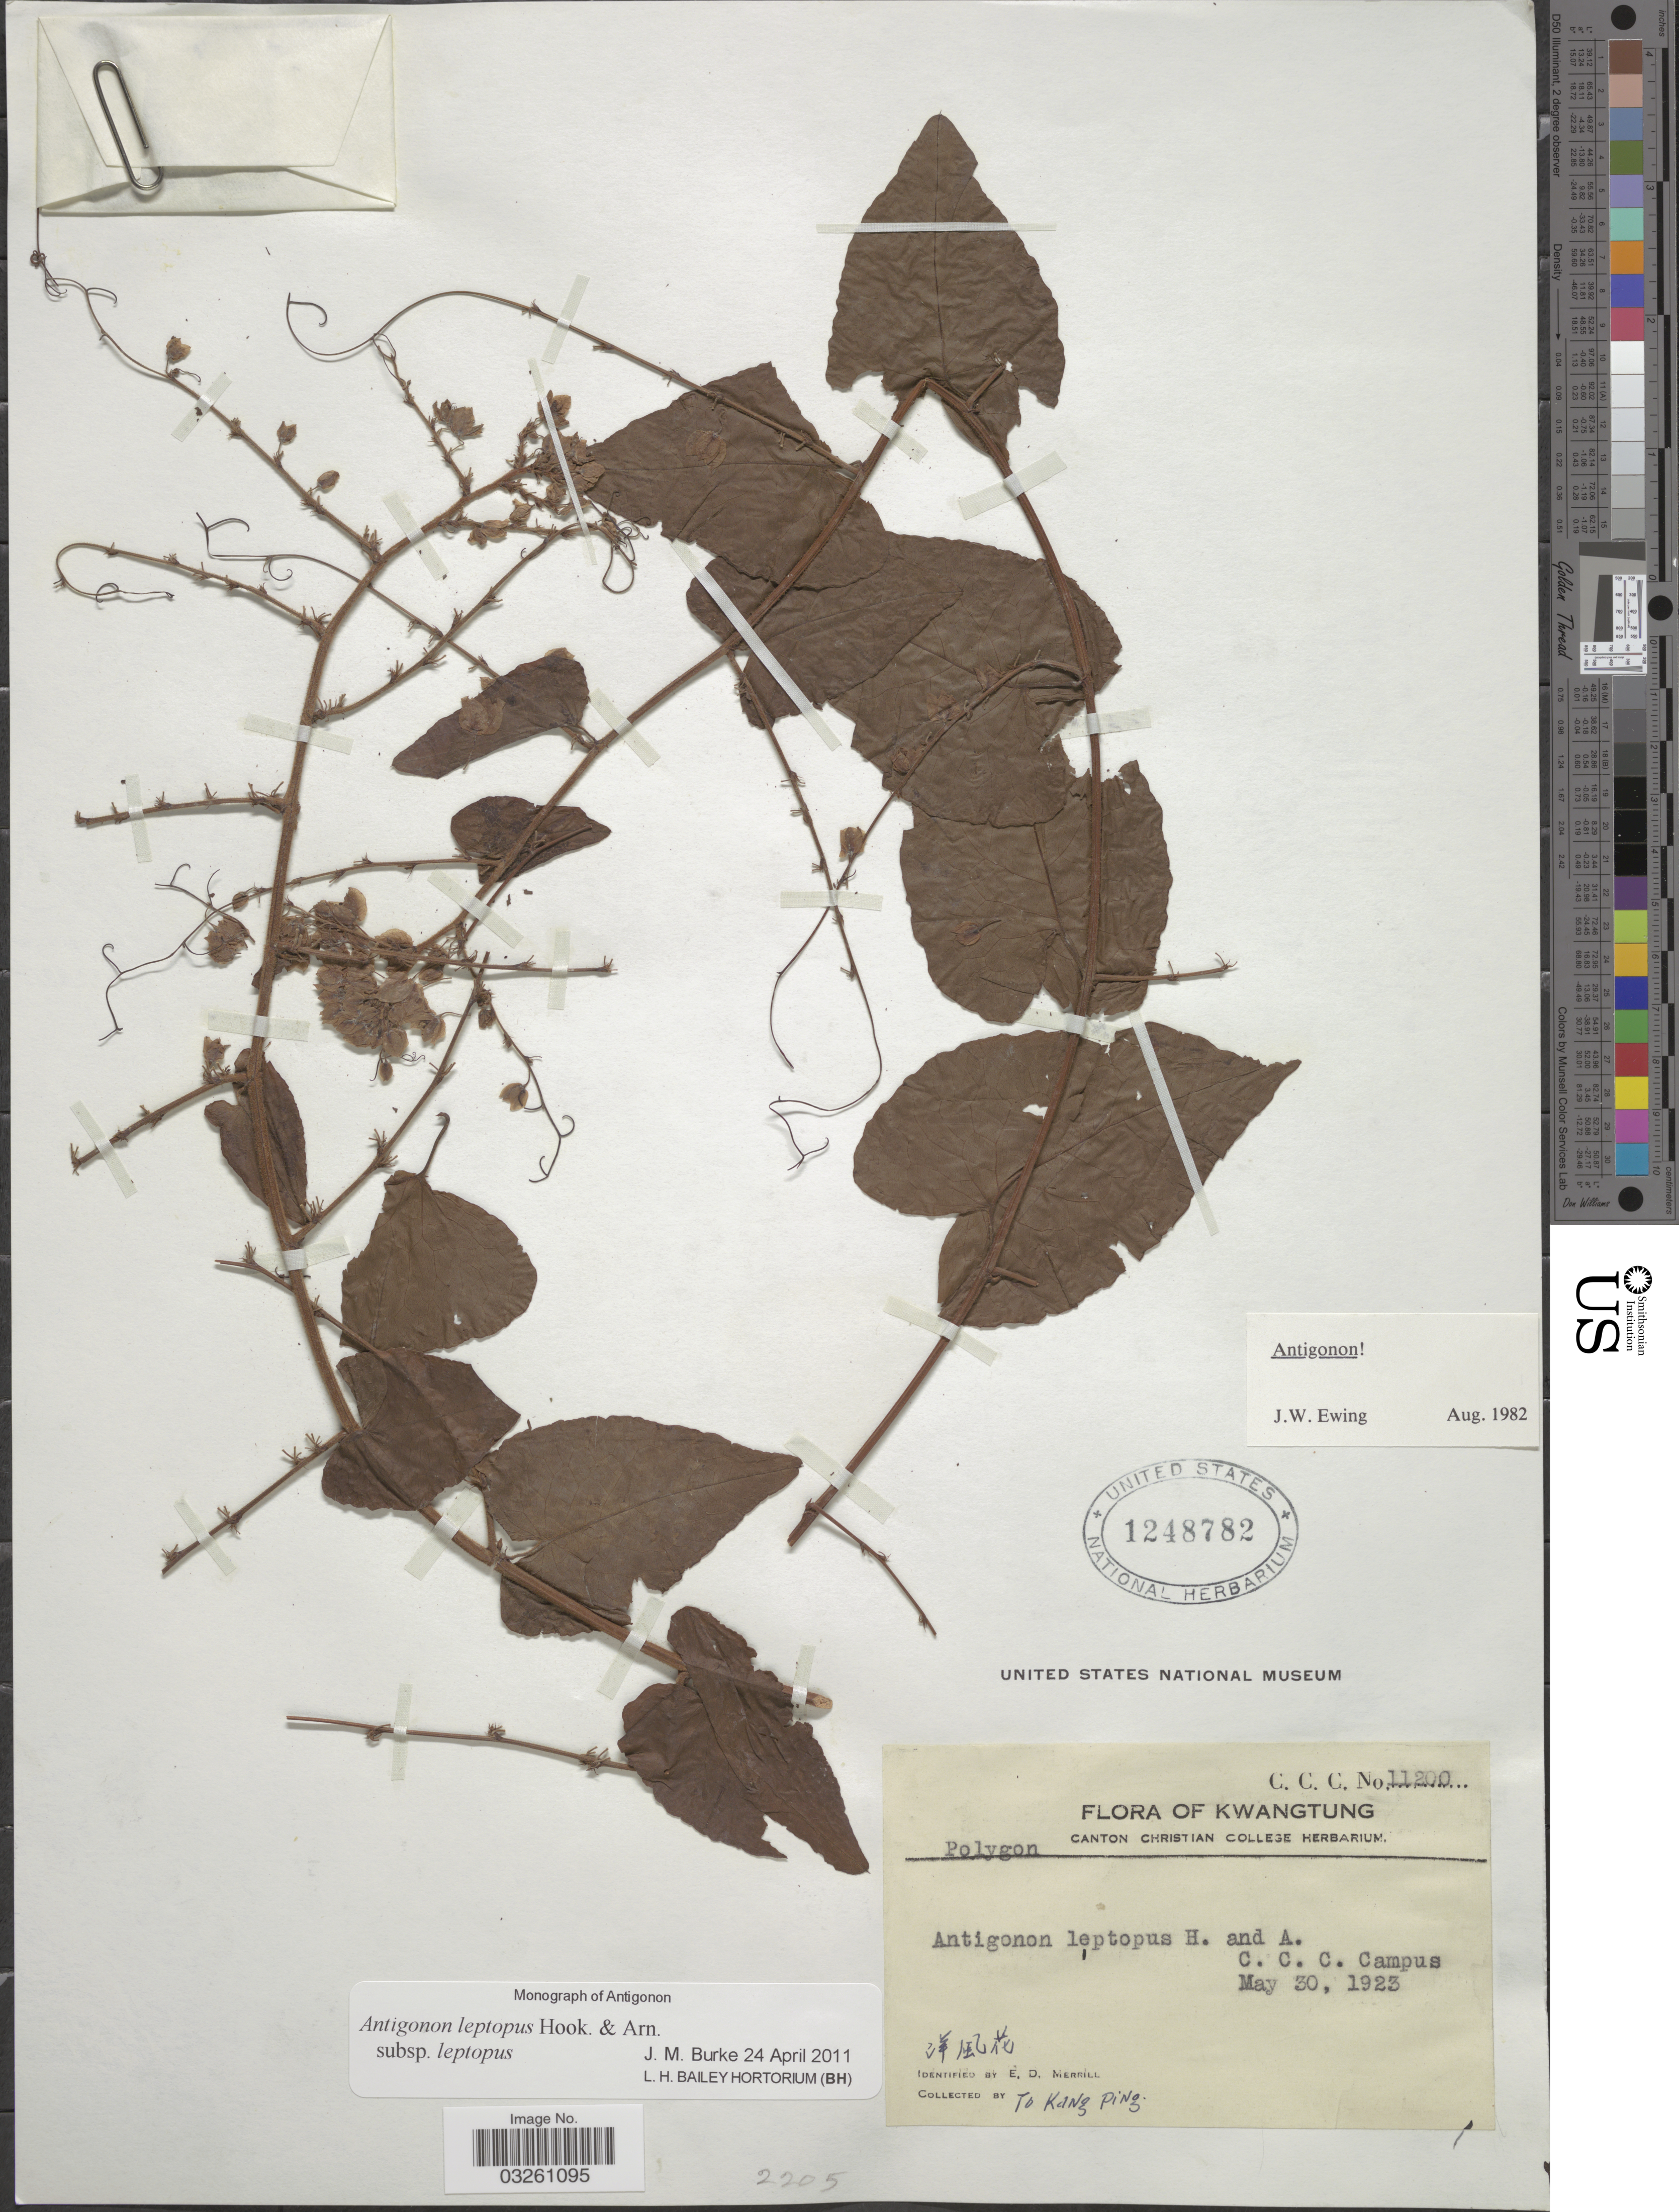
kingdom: Plantae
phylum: Tracheophyta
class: Magnoliopsida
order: Caryophyllales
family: Polygonaceae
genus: Antigonon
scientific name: Antigonon leptopus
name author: Hook. & Arn.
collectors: T. Ping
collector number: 11200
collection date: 1923-05-30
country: China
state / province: Guangdong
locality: Kwangtung. C. C. C. Campus.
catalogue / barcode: US 1248782